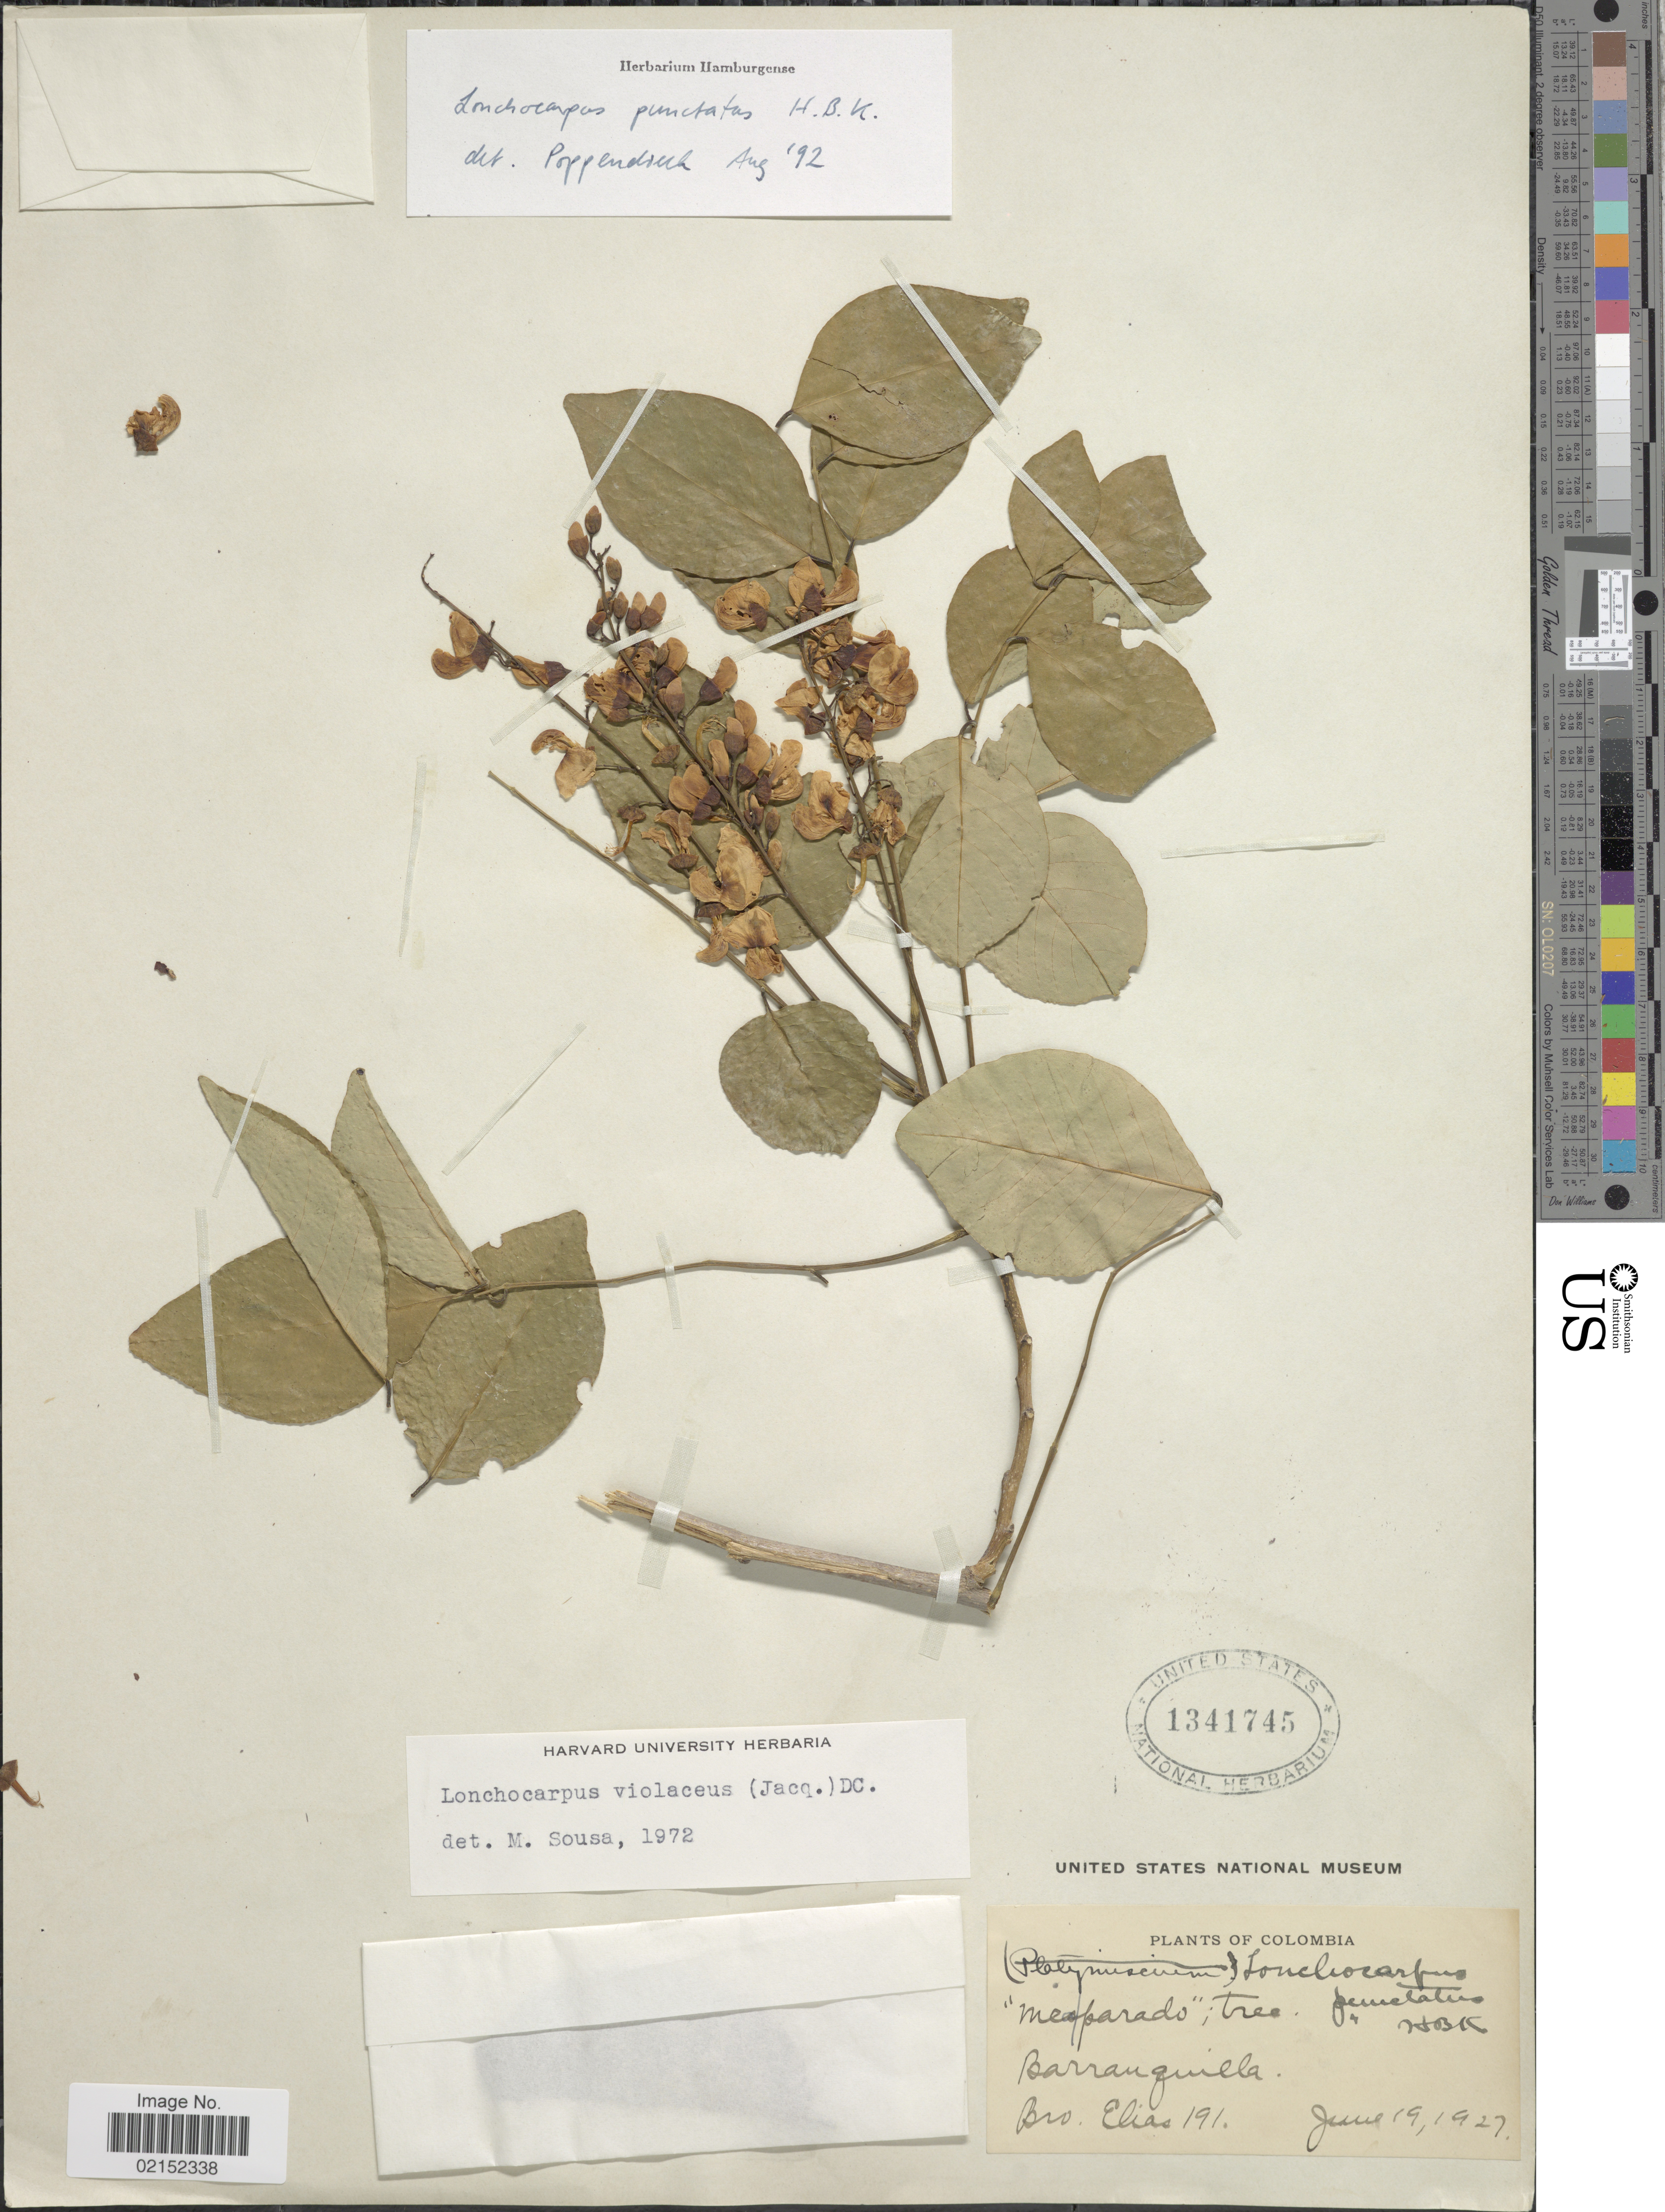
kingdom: Plantae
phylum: Tracheophyta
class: Magnoliopsida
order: Fabales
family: Fabaceae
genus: Lonchocarpus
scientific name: Lonchocarpus punctatus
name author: Kunth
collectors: Bro. Elias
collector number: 191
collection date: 1927-06-19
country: Colombia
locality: Barranguilla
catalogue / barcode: US 1341745